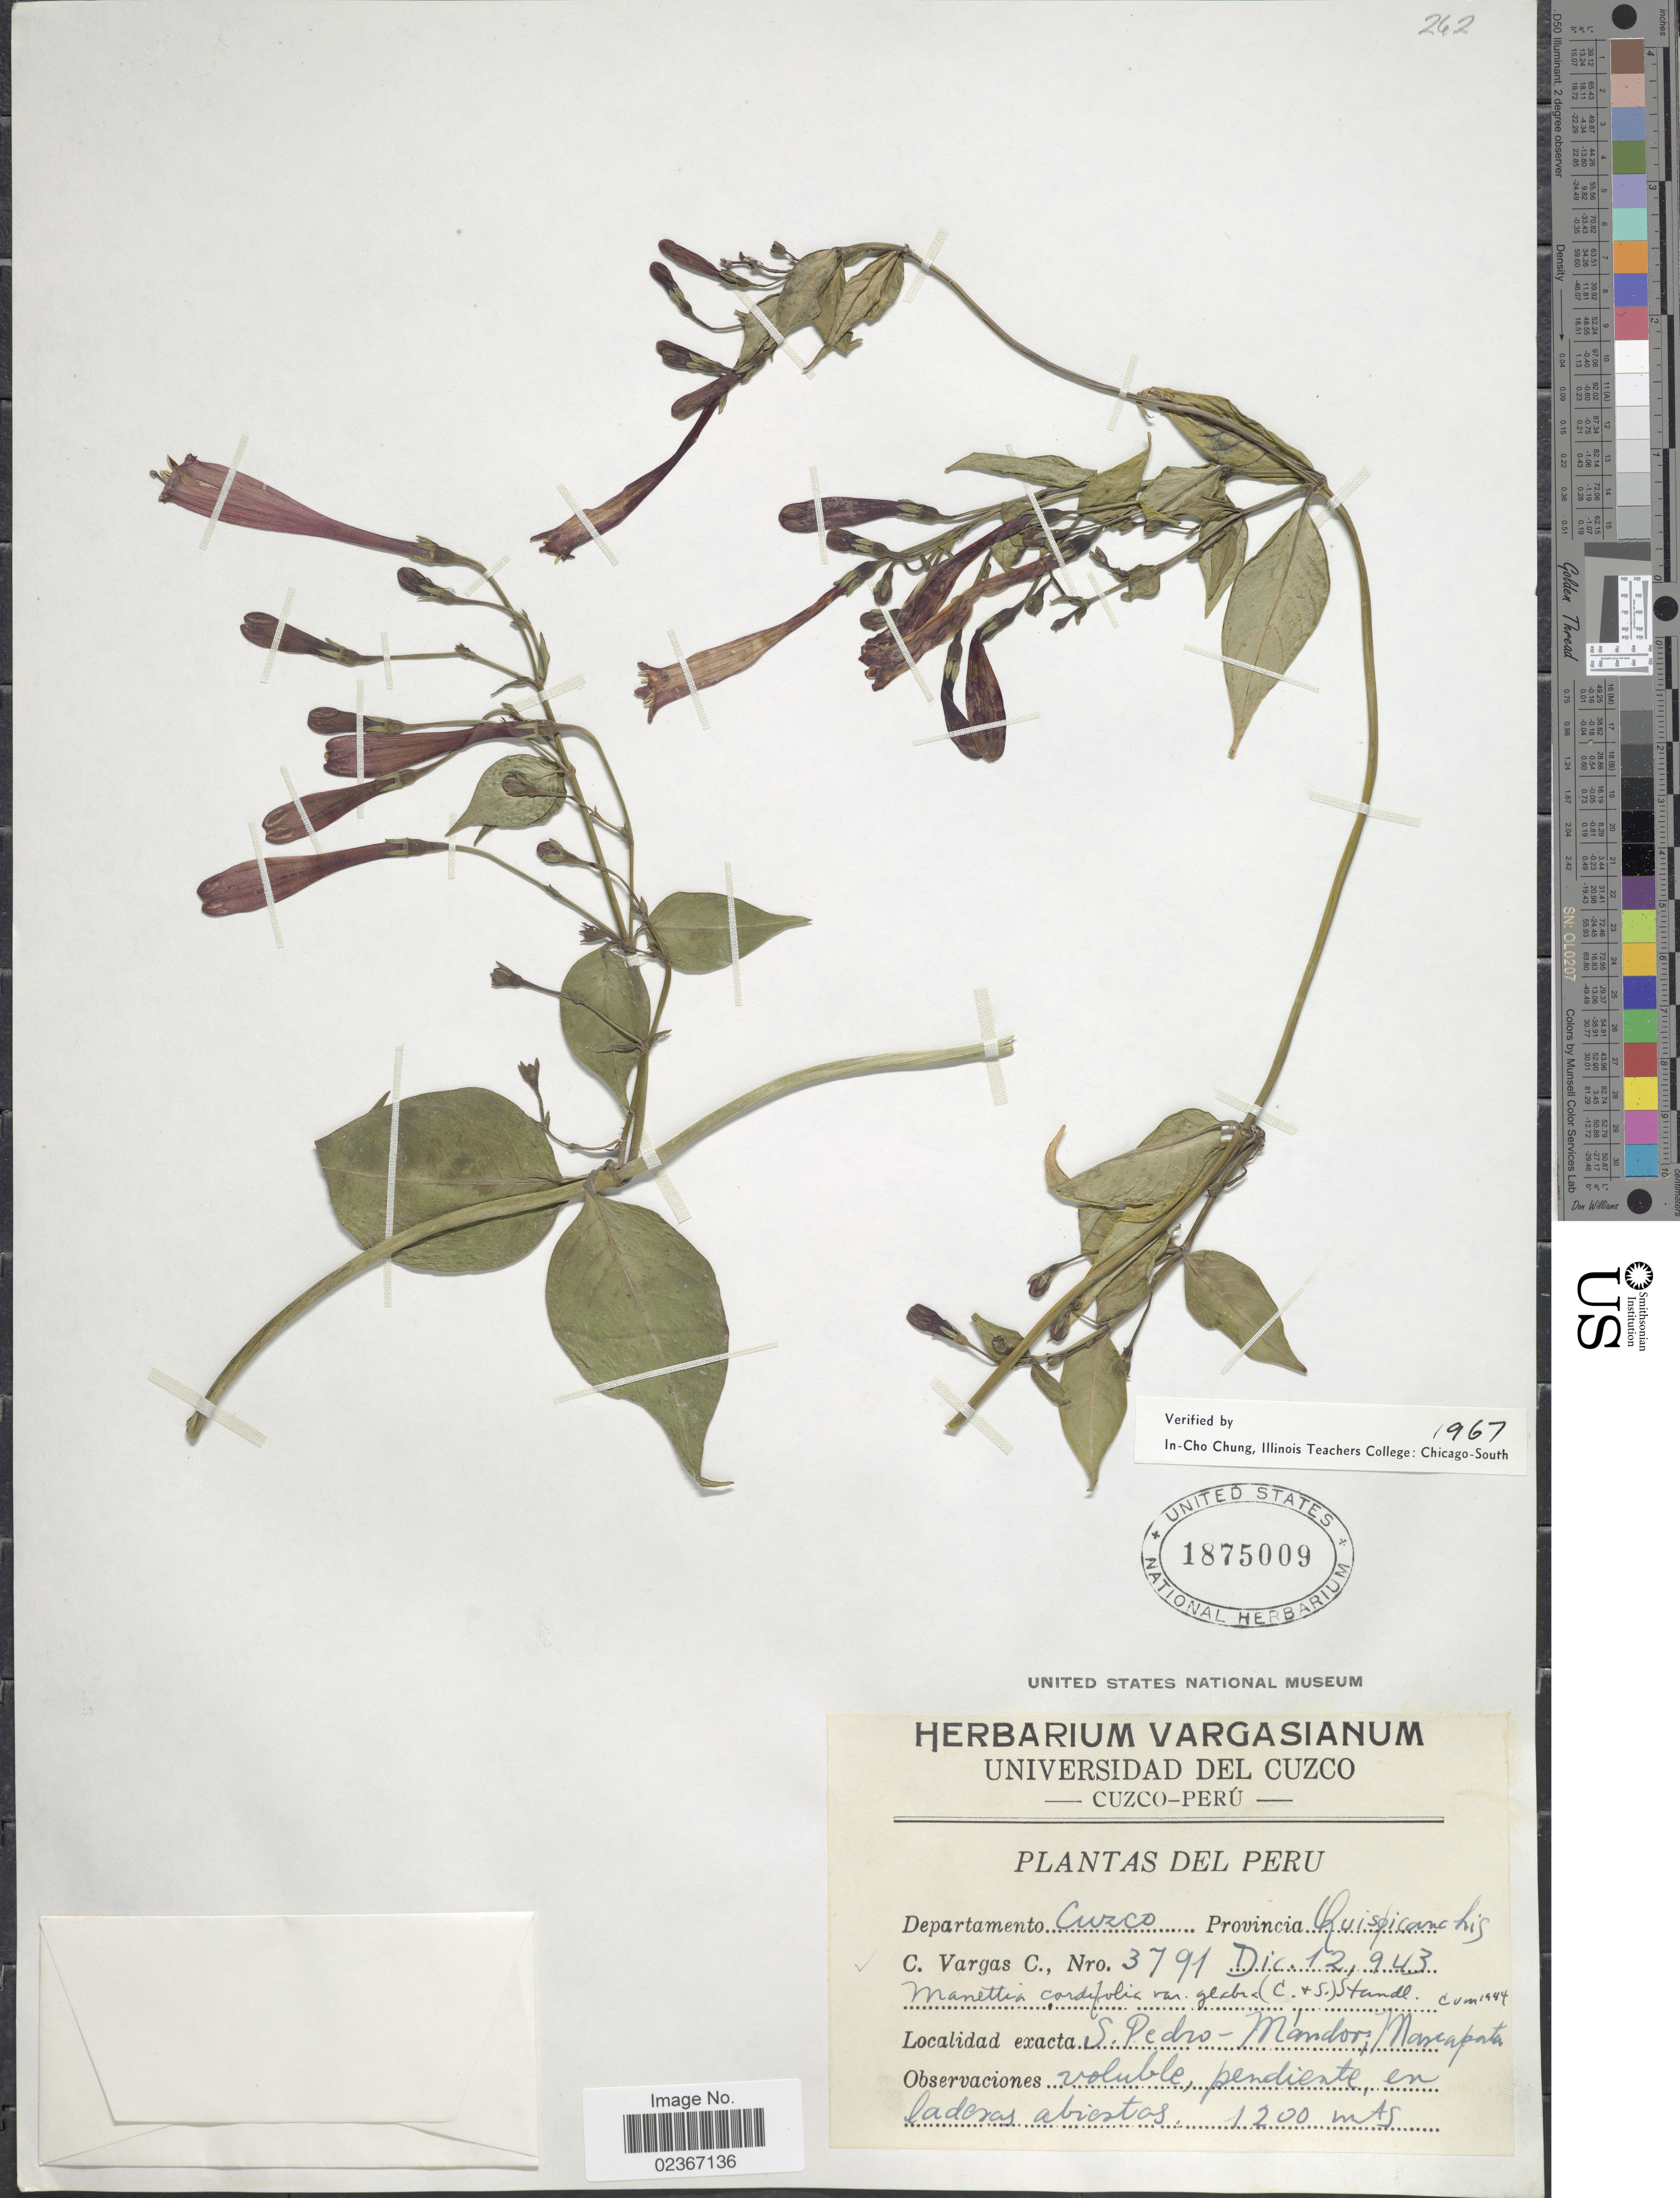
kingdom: Plantae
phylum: Tracheophyta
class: Magnoliopsida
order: Gentianales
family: Rubiaceae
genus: Manettia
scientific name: Manettia cordifolia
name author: Mart.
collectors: C. Vargas Calderón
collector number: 3791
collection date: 1943-12-12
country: Peru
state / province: Cusco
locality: Departamento Cuzco, Provincia Quispicanchis, S. Pedro- Mandor, Marcapata.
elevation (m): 1200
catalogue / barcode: US 1875009